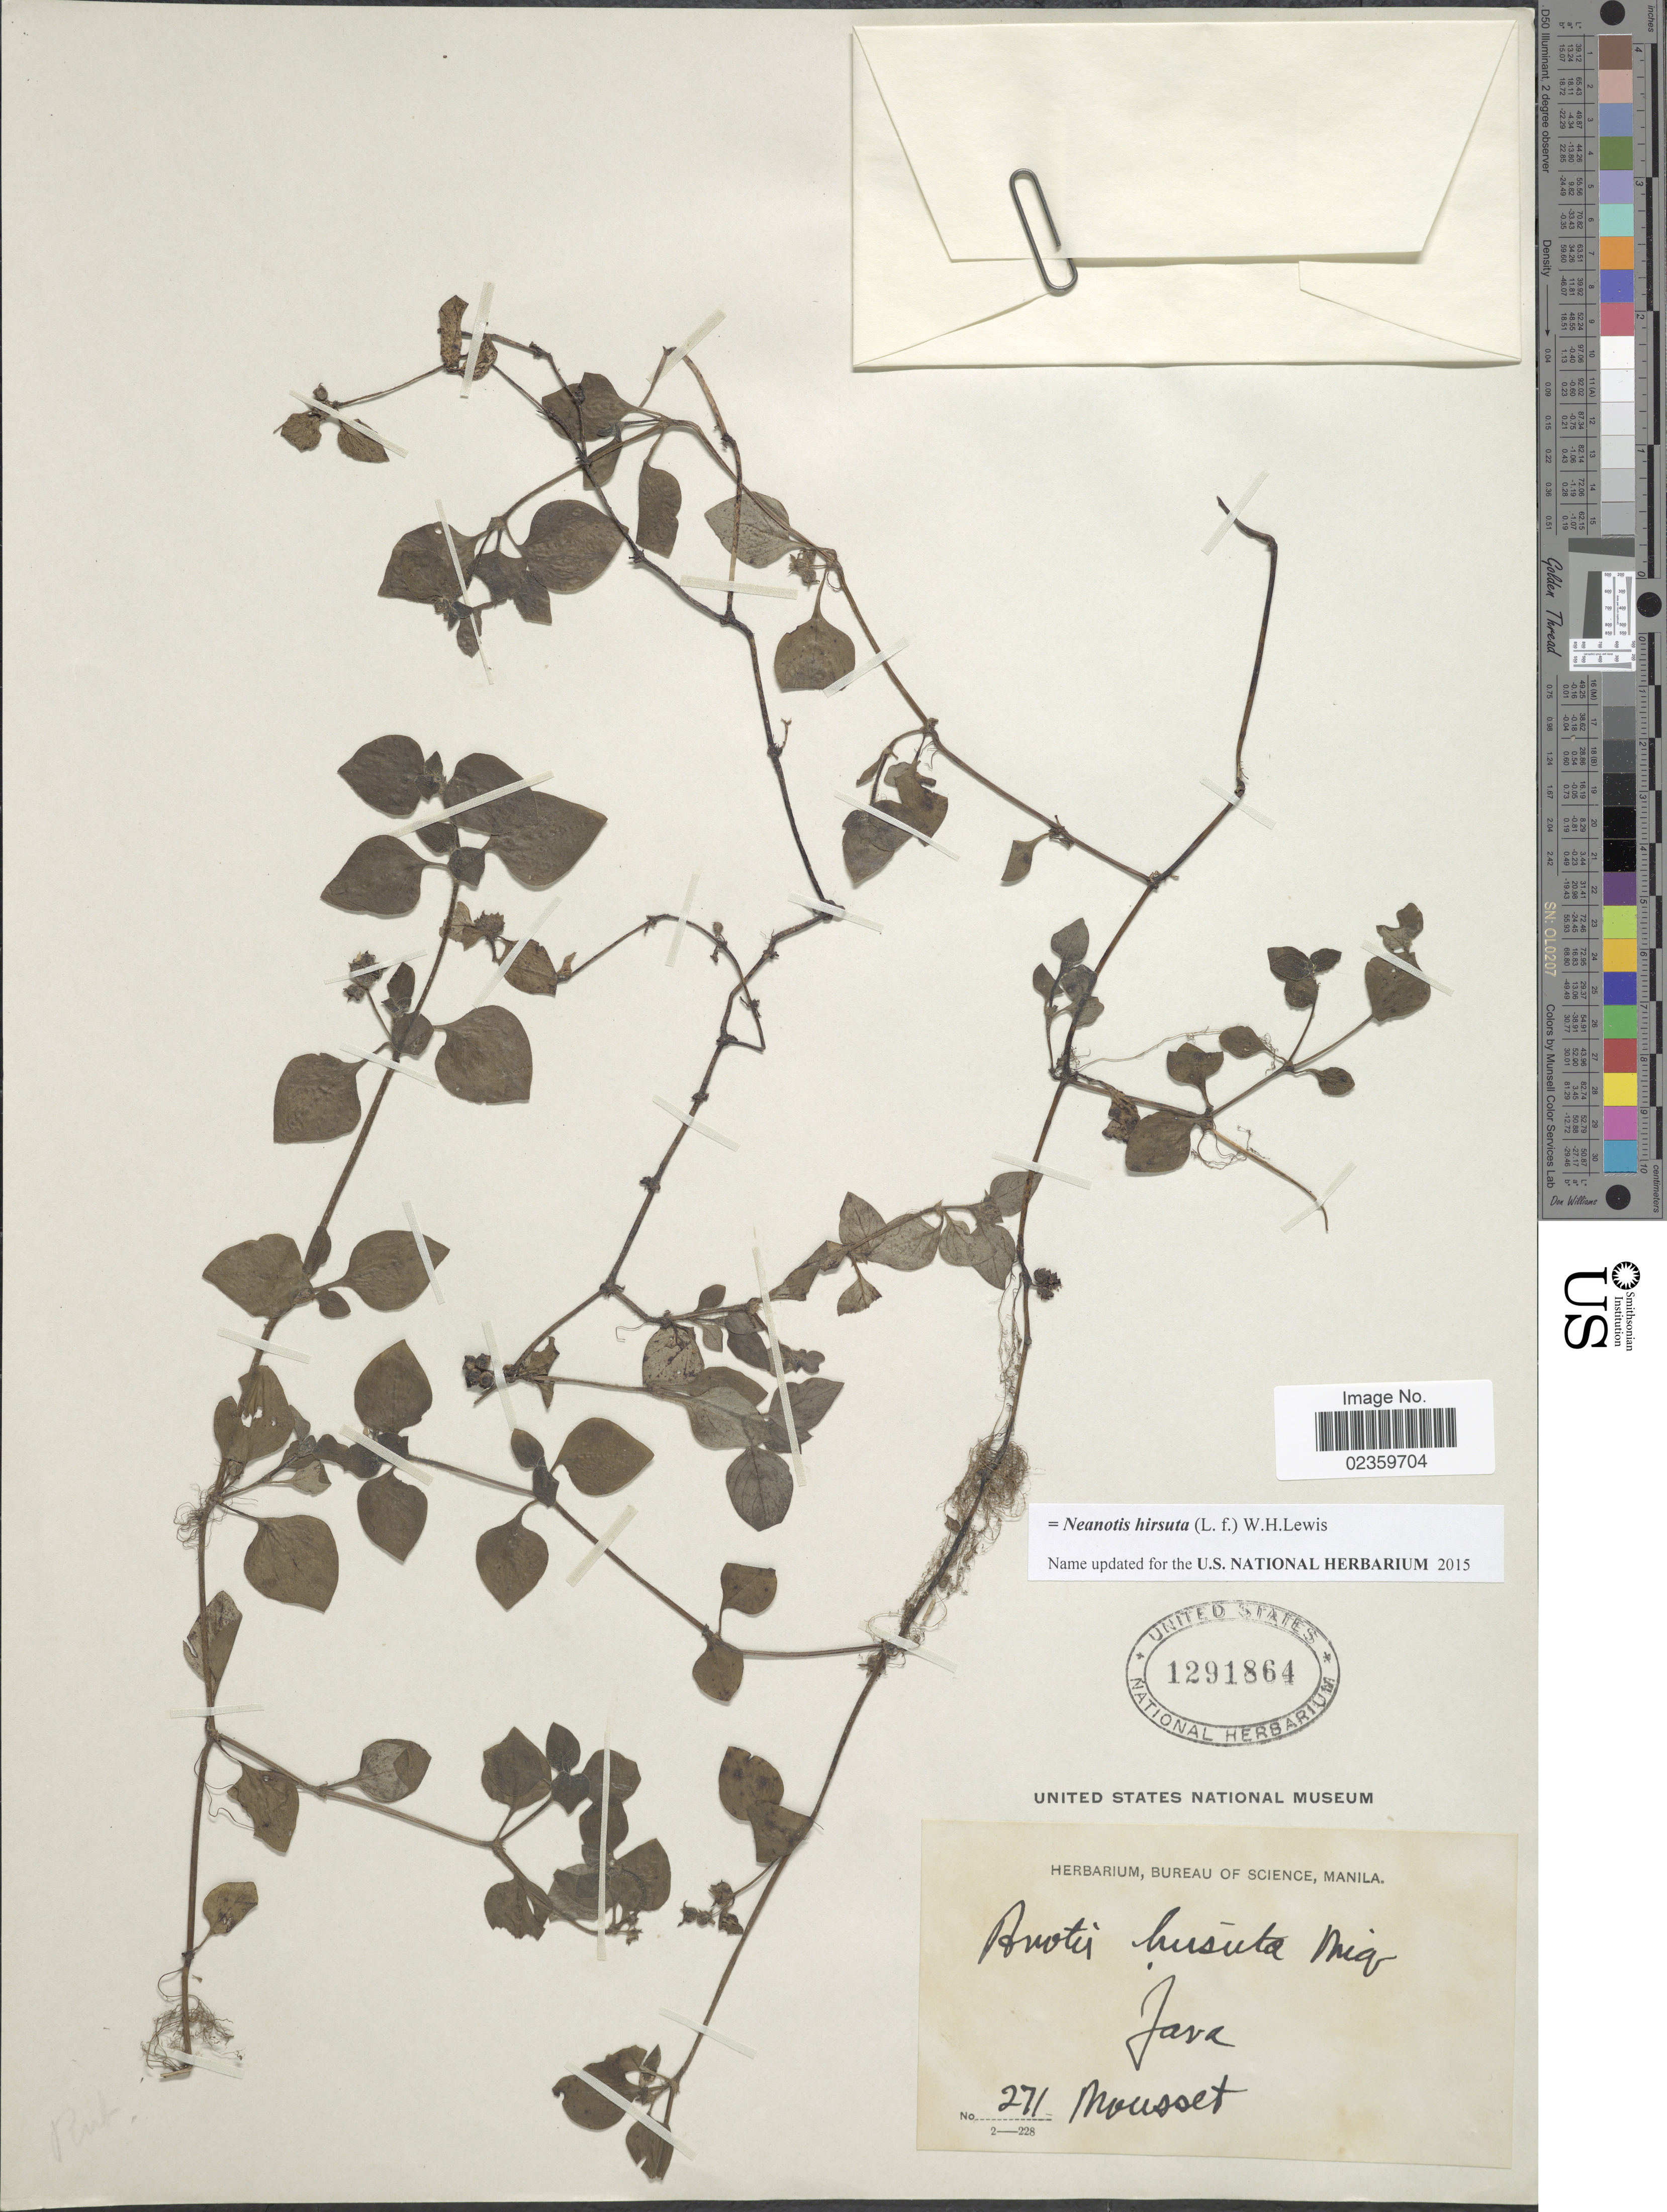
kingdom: Plantae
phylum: Tracheophyta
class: Magnoliopsida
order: Gentianales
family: Rubiaceae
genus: Neanotis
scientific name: Neanotis hirsuta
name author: (L. f.) W.H. Lewis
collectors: Mousset, --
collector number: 271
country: Indonesia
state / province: Java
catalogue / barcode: US 1291864